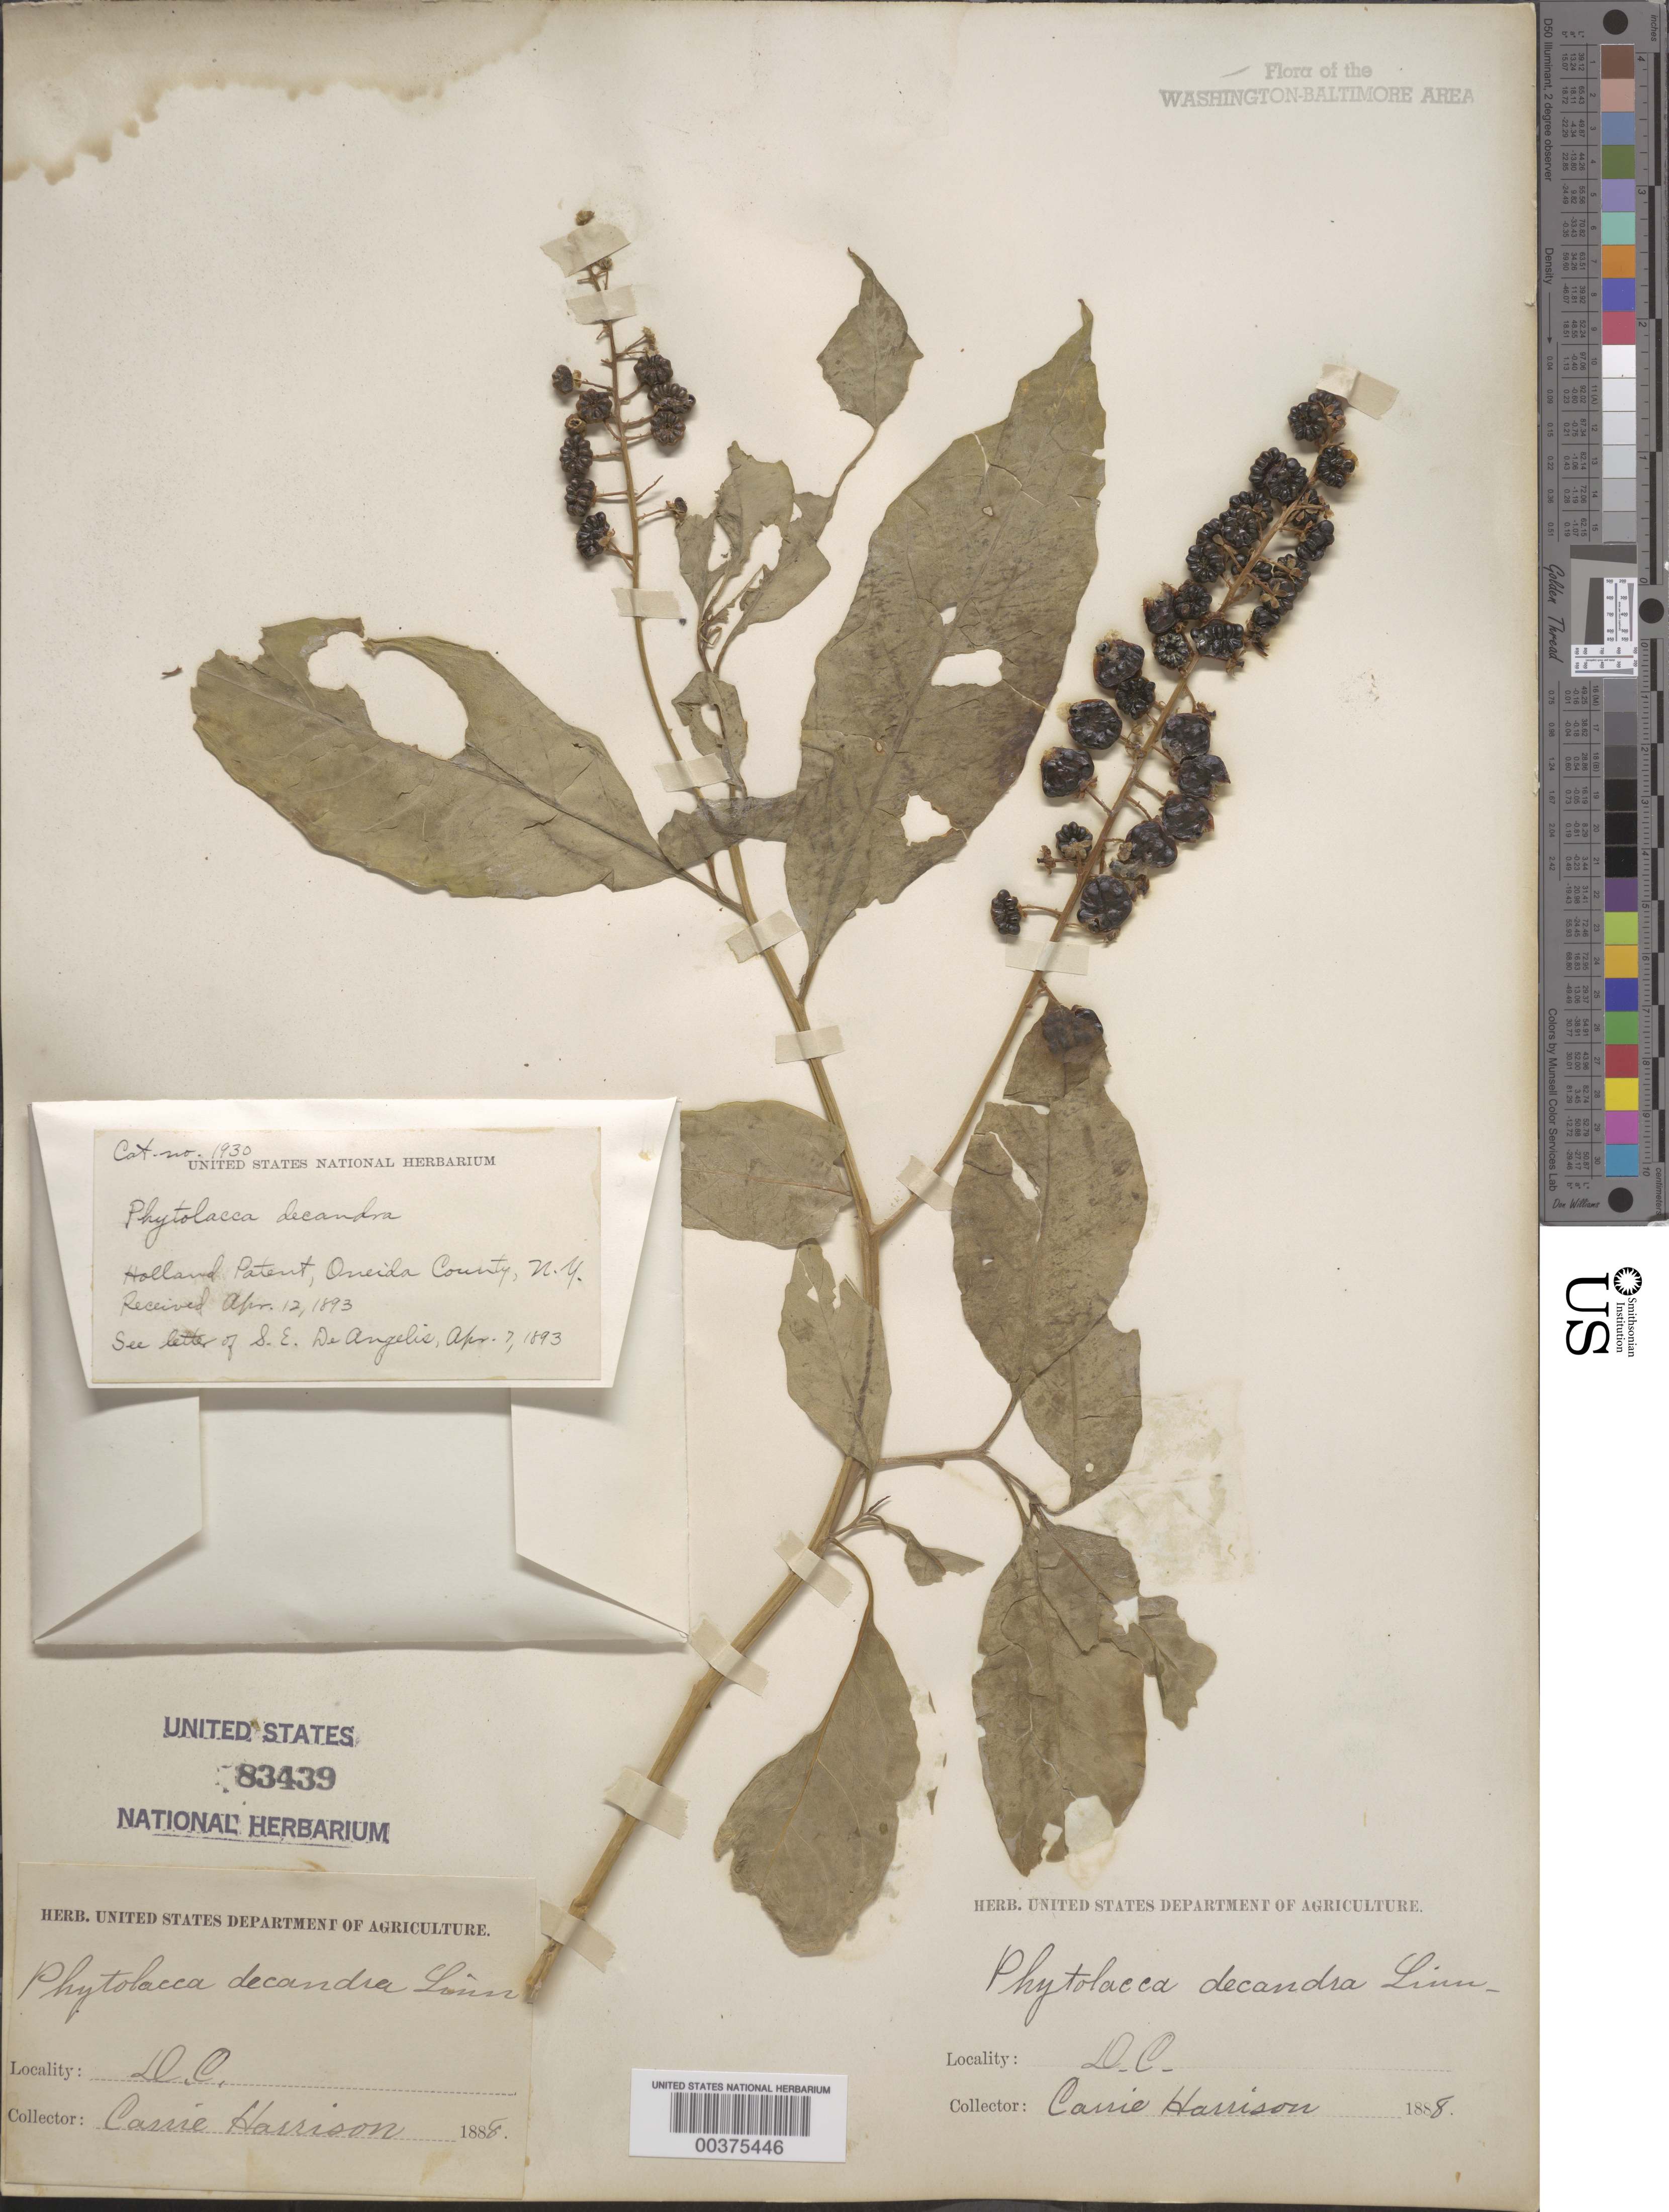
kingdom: Plantae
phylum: Tracheophyta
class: Magnoliopsida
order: Caryophyllales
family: Phytolaccaceae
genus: Phytolacca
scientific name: Phytolacca americana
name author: L.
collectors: C. Harrison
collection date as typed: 1888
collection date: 1888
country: United States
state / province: District of Columbia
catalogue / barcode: US 83439